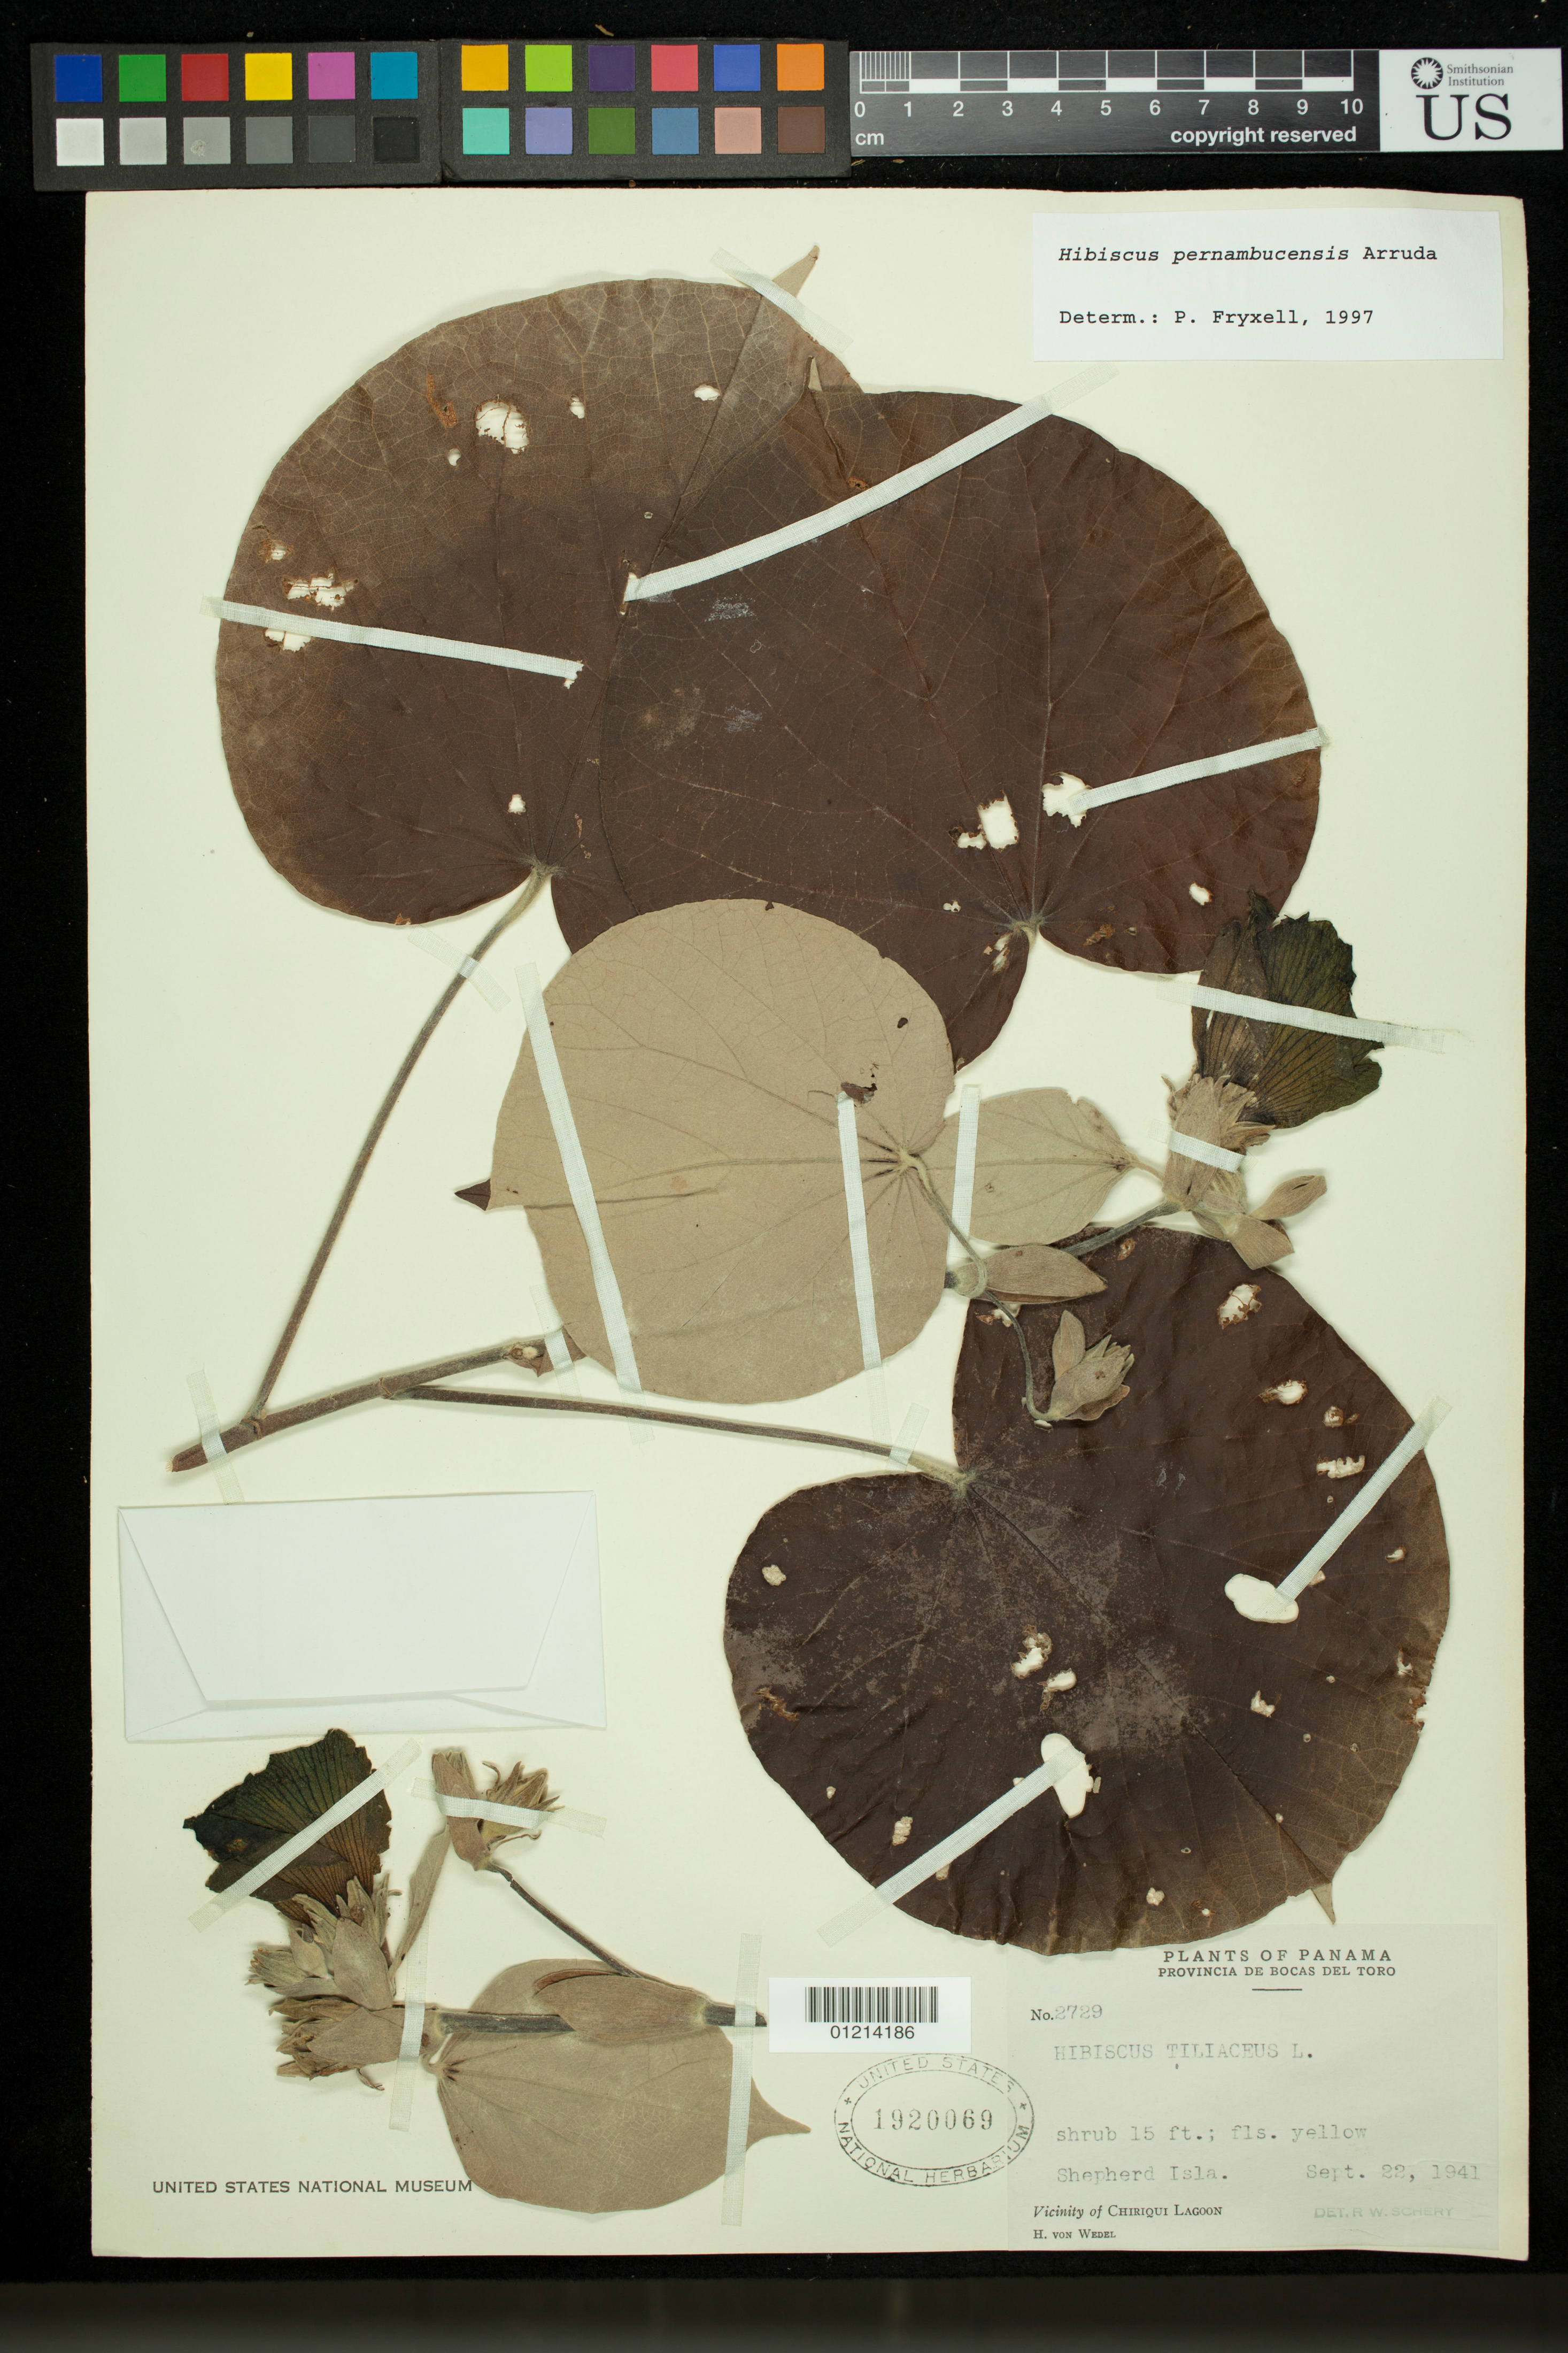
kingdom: Plantae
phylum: Tracheophyta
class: Magnoliopsida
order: Malvales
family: Malvaceae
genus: Talipariti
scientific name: Talipariti tiliaceum var. pernambucense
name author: (Arruda) Fryxell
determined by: Dorr, Laurence J., Curator (BOT), Smithsonian Institution - National Museum of Natural History (UNITED STATES)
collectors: H. von Wedel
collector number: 2729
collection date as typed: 22 Sep 1941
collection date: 1941-09-22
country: Panama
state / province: Bocas del Toro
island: Pastores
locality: Vicinity of Chiriqui Lagoon, Shepherd Island [= Pastores I.]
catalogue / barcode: US 1920069